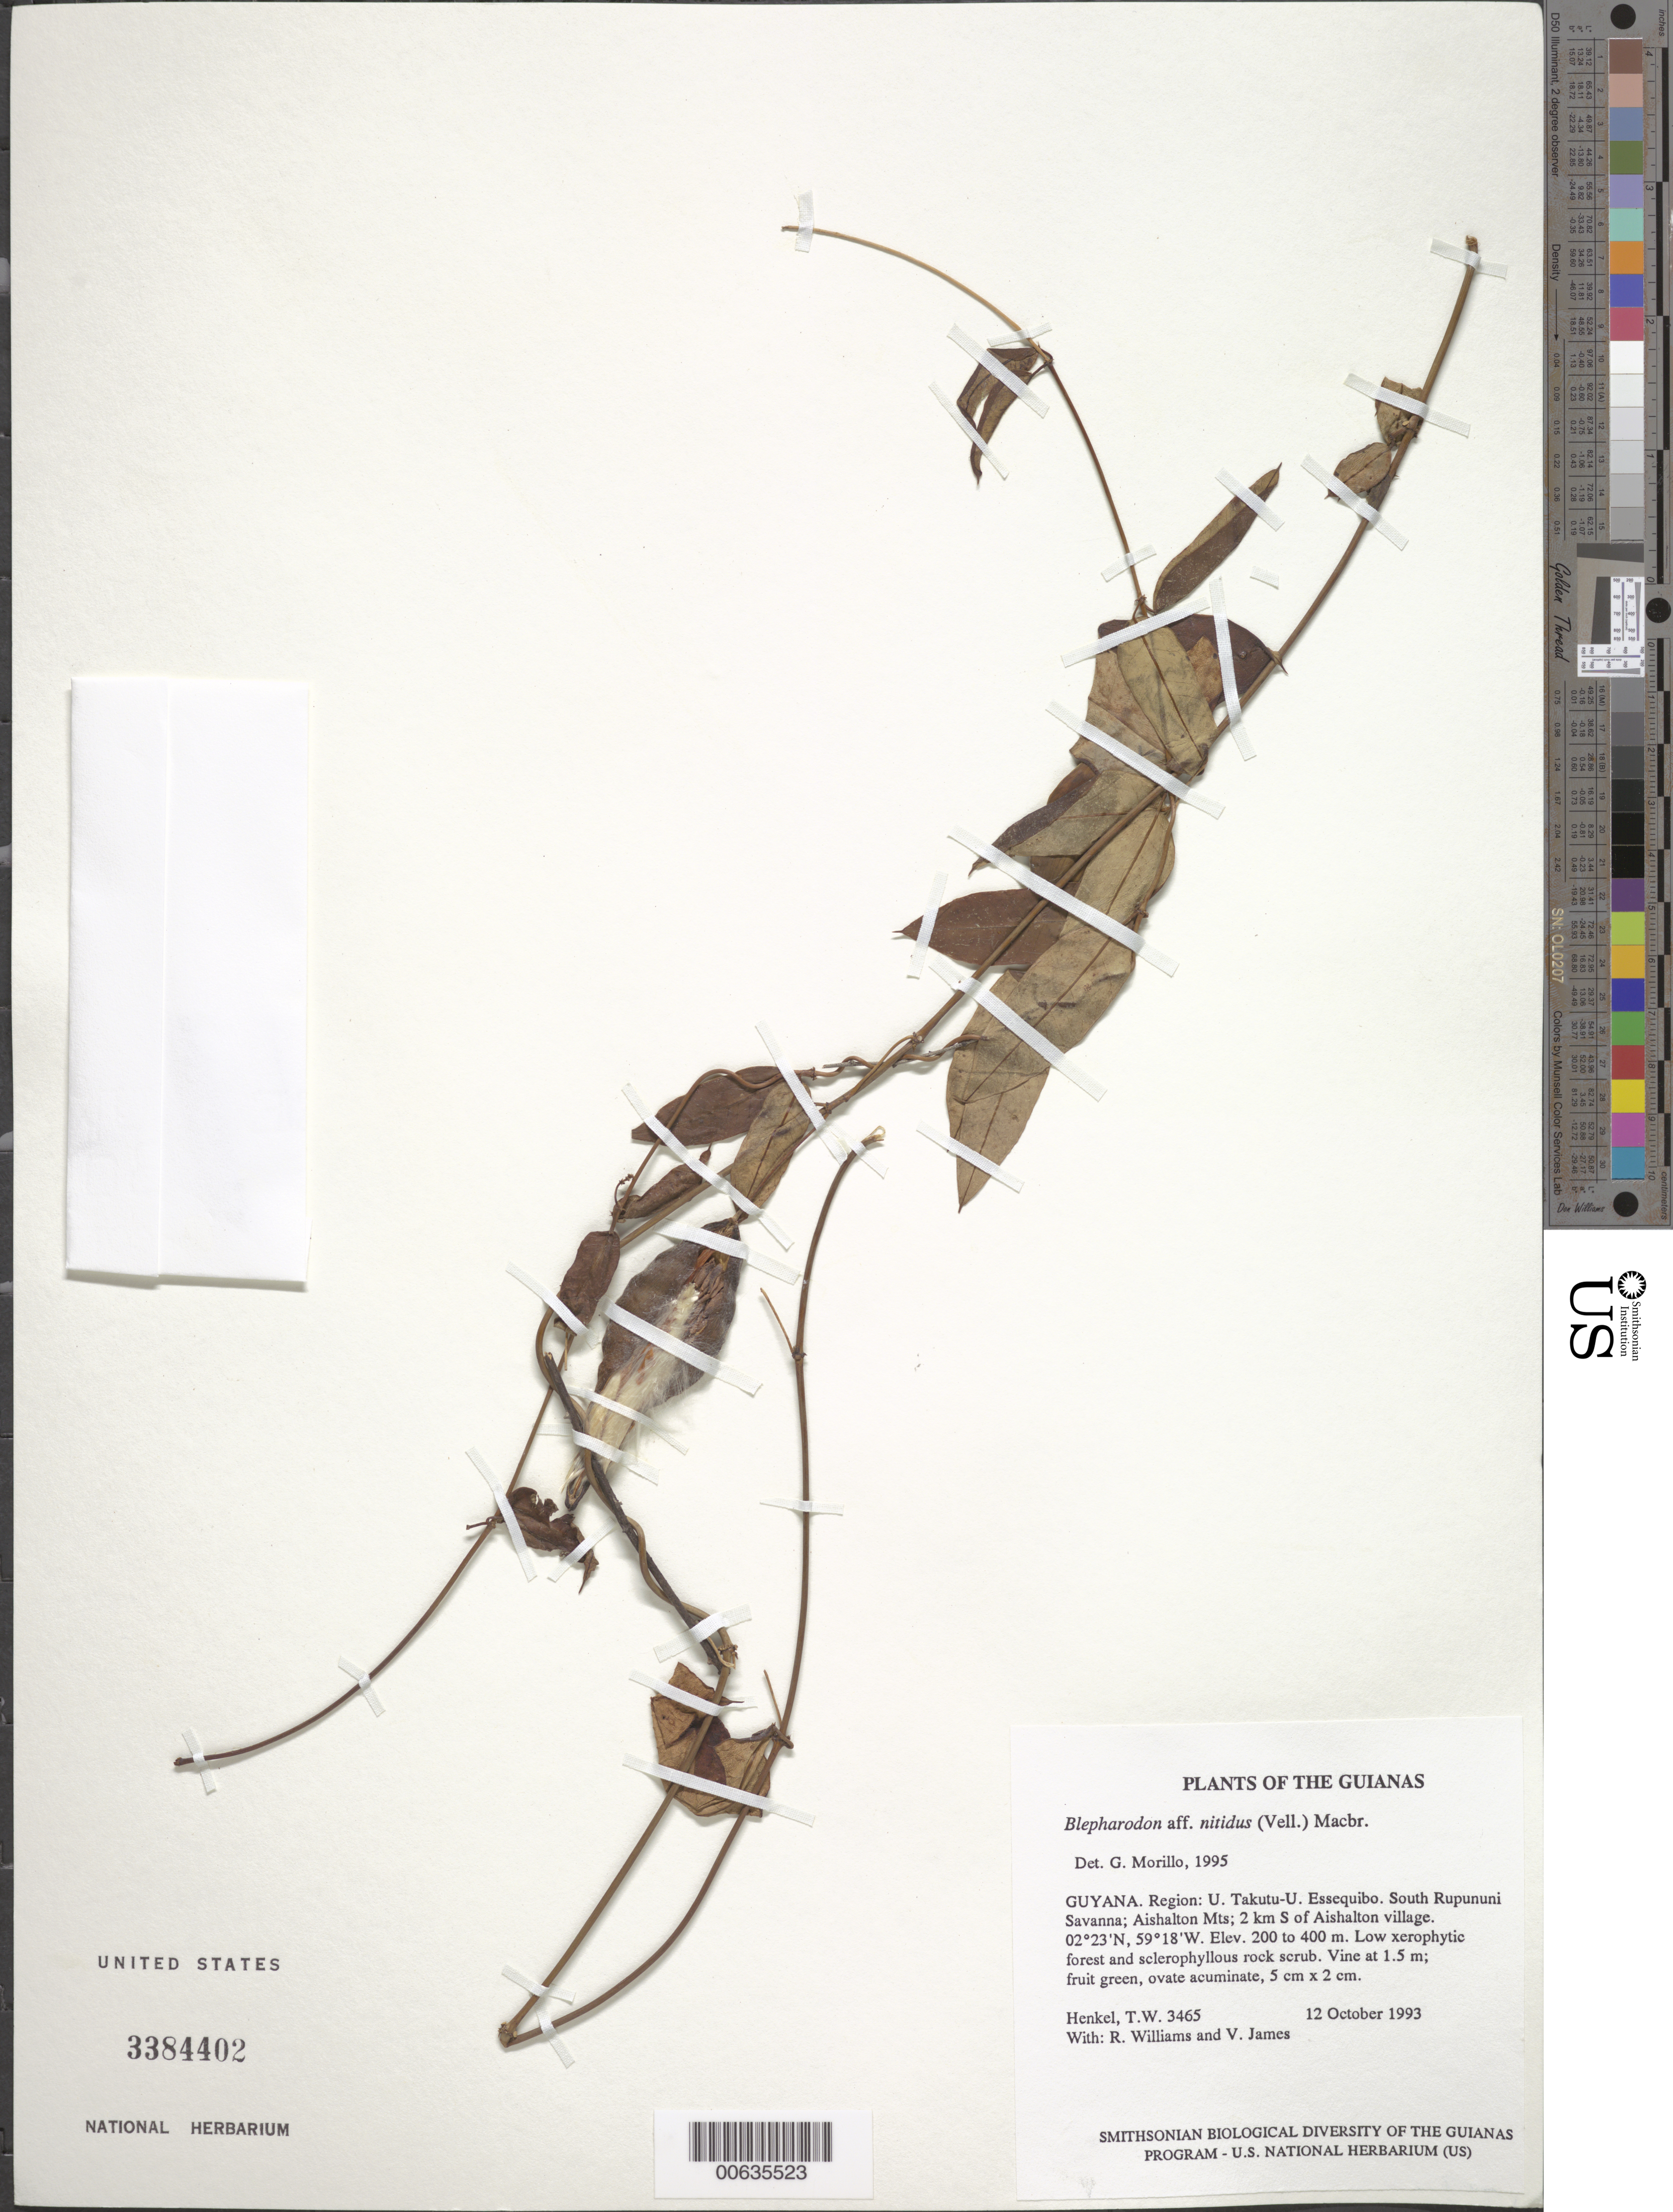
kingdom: Plantae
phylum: Tracheophyta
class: Magnoliopsida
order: Gentianales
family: Apocynaceae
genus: Blepharodon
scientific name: Blepharodon nitidus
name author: (Vell.) J.F. Macbr.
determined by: Morillo, G. N.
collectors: T. Henkel, R. Williams & V. James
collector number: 3465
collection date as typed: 12 October 1993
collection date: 1993-10-12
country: Guyana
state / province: U. Takutu-U. Essequibo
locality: South Rupununi Savanna; Aishalton Mts; 2 km S of Aishalton village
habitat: Low xerophytic forest and sclerophyllous rock scrub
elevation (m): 200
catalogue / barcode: US 3384402